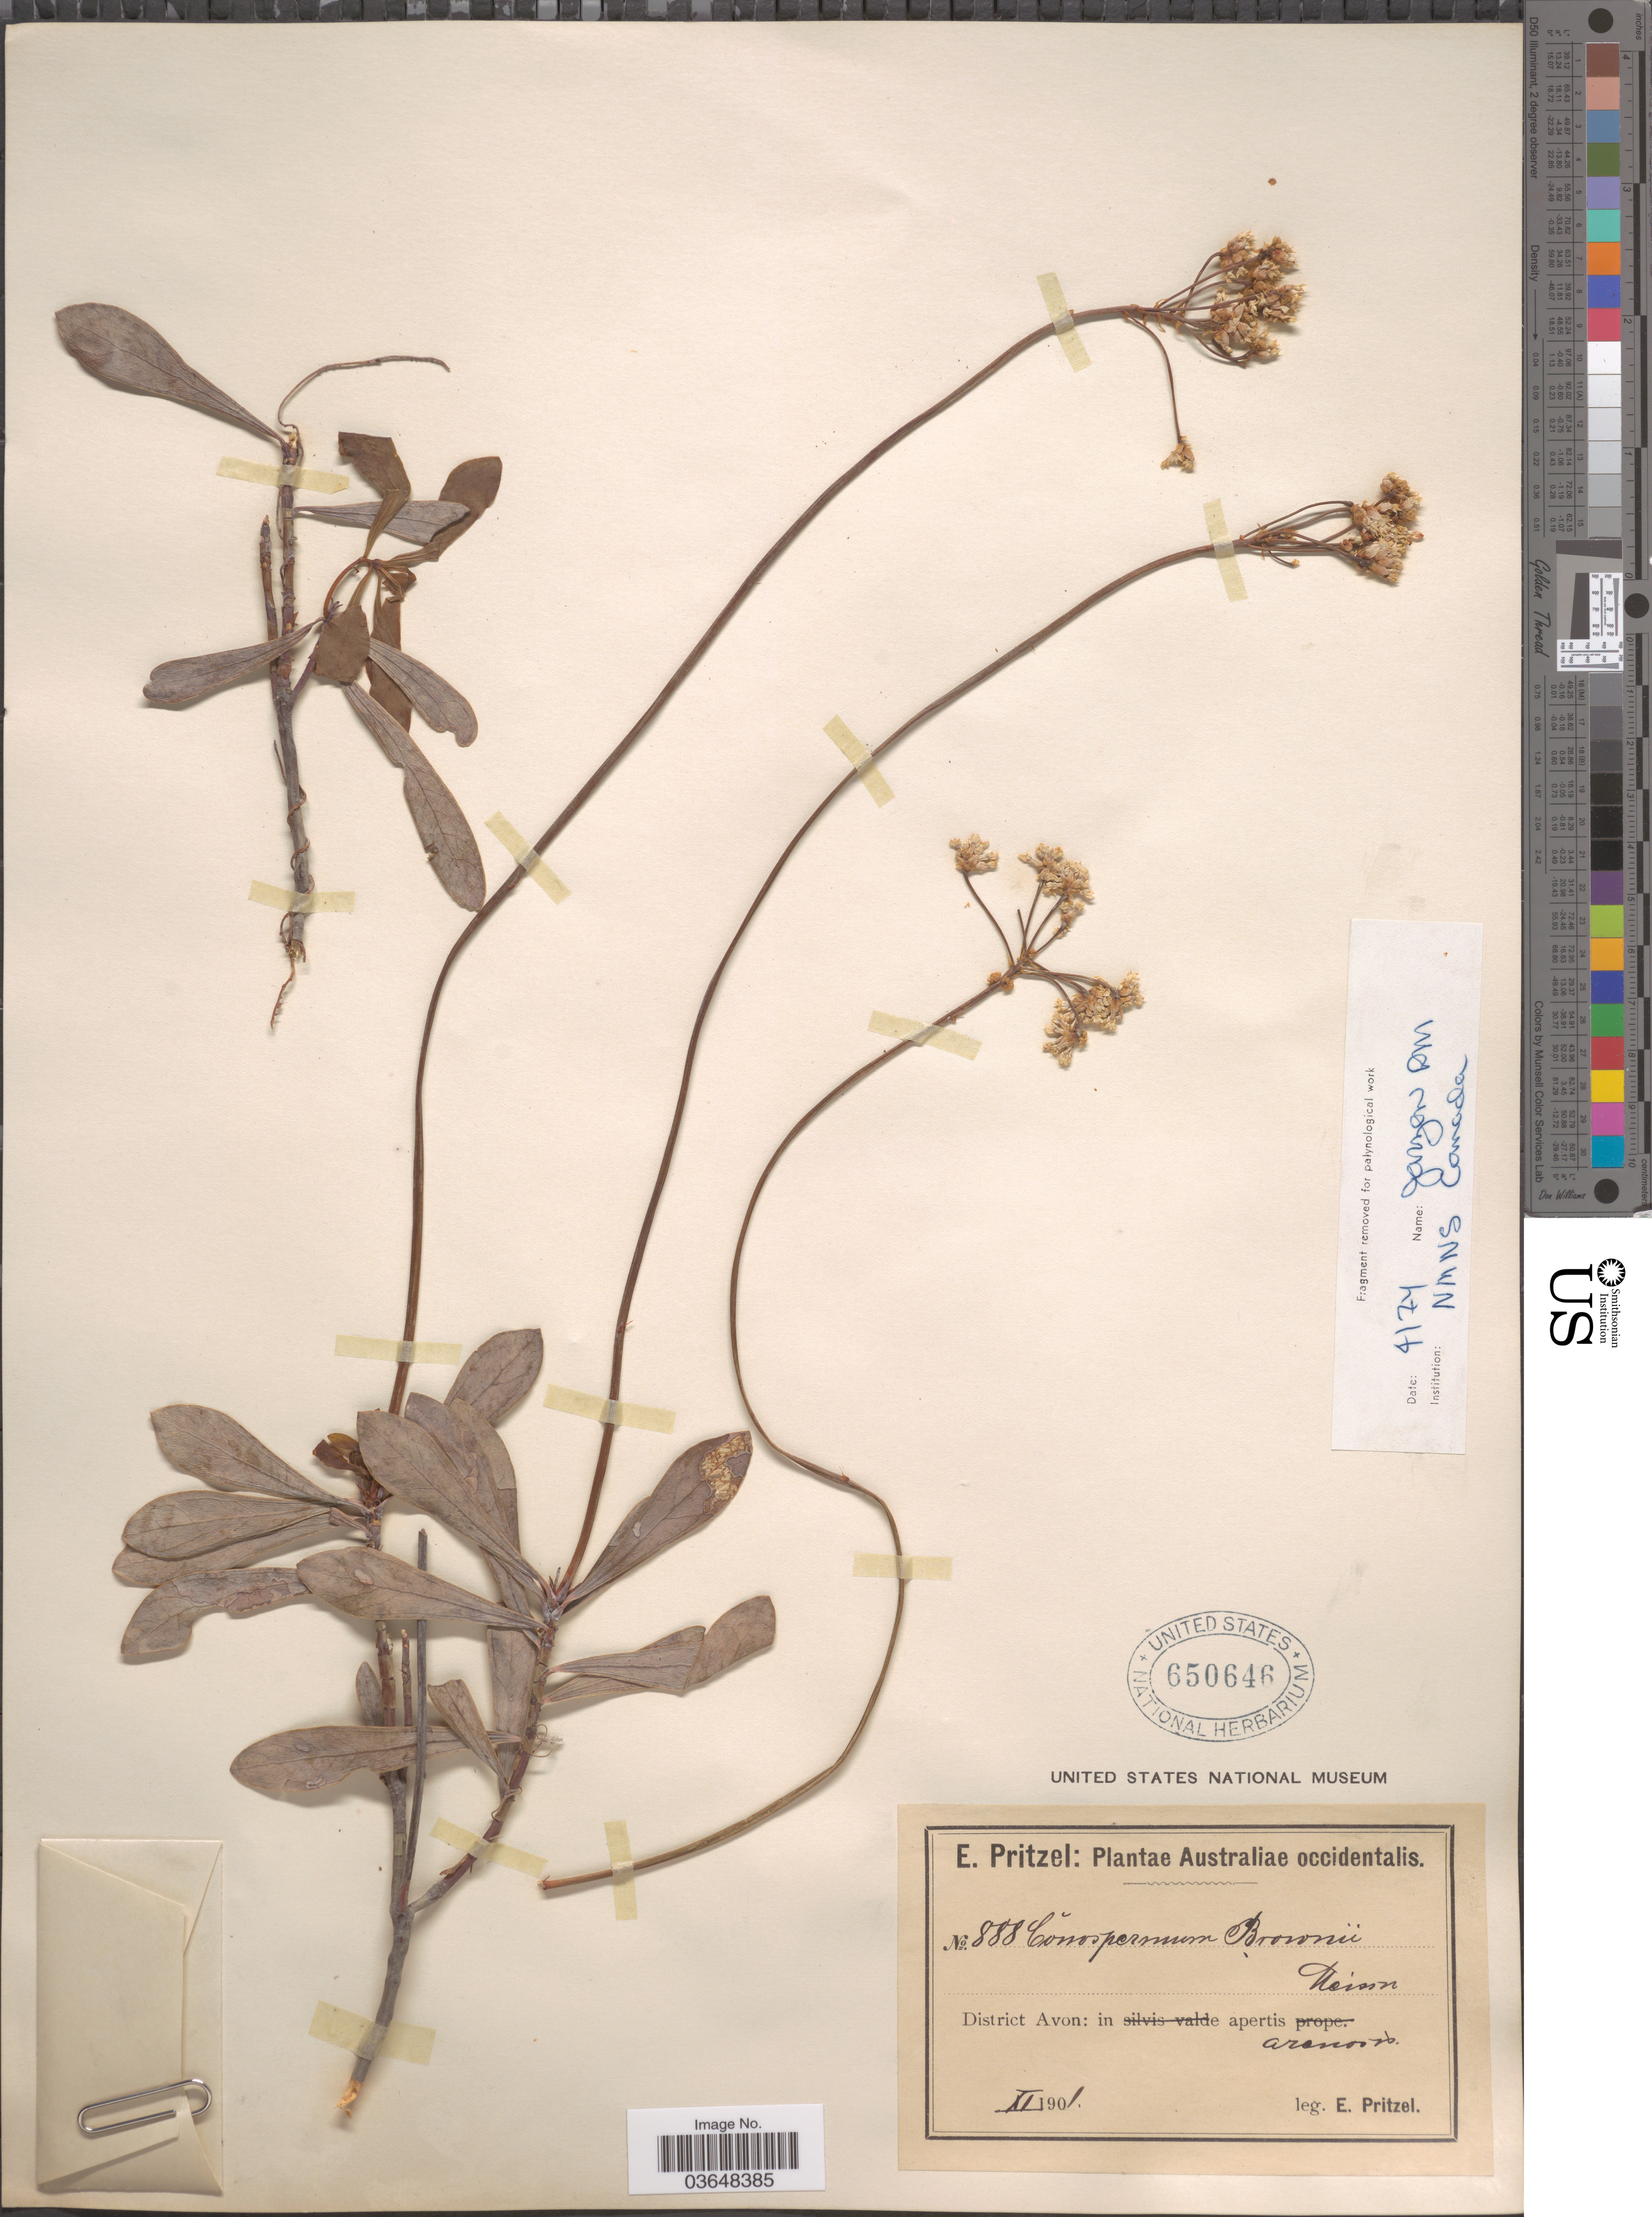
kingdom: Plantae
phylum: Tracheophyta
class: Magnoliopsida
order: Proteales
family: Proteaceae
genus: Conospermum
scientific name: Conospermum brownii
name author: Meisn.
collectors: E. G. Pritzel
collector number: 888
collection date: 1901-11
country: Australia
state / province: Western Australia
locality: Australiæ occidentalis. District Avon: in apertis arenosis.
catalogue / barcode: US 650646